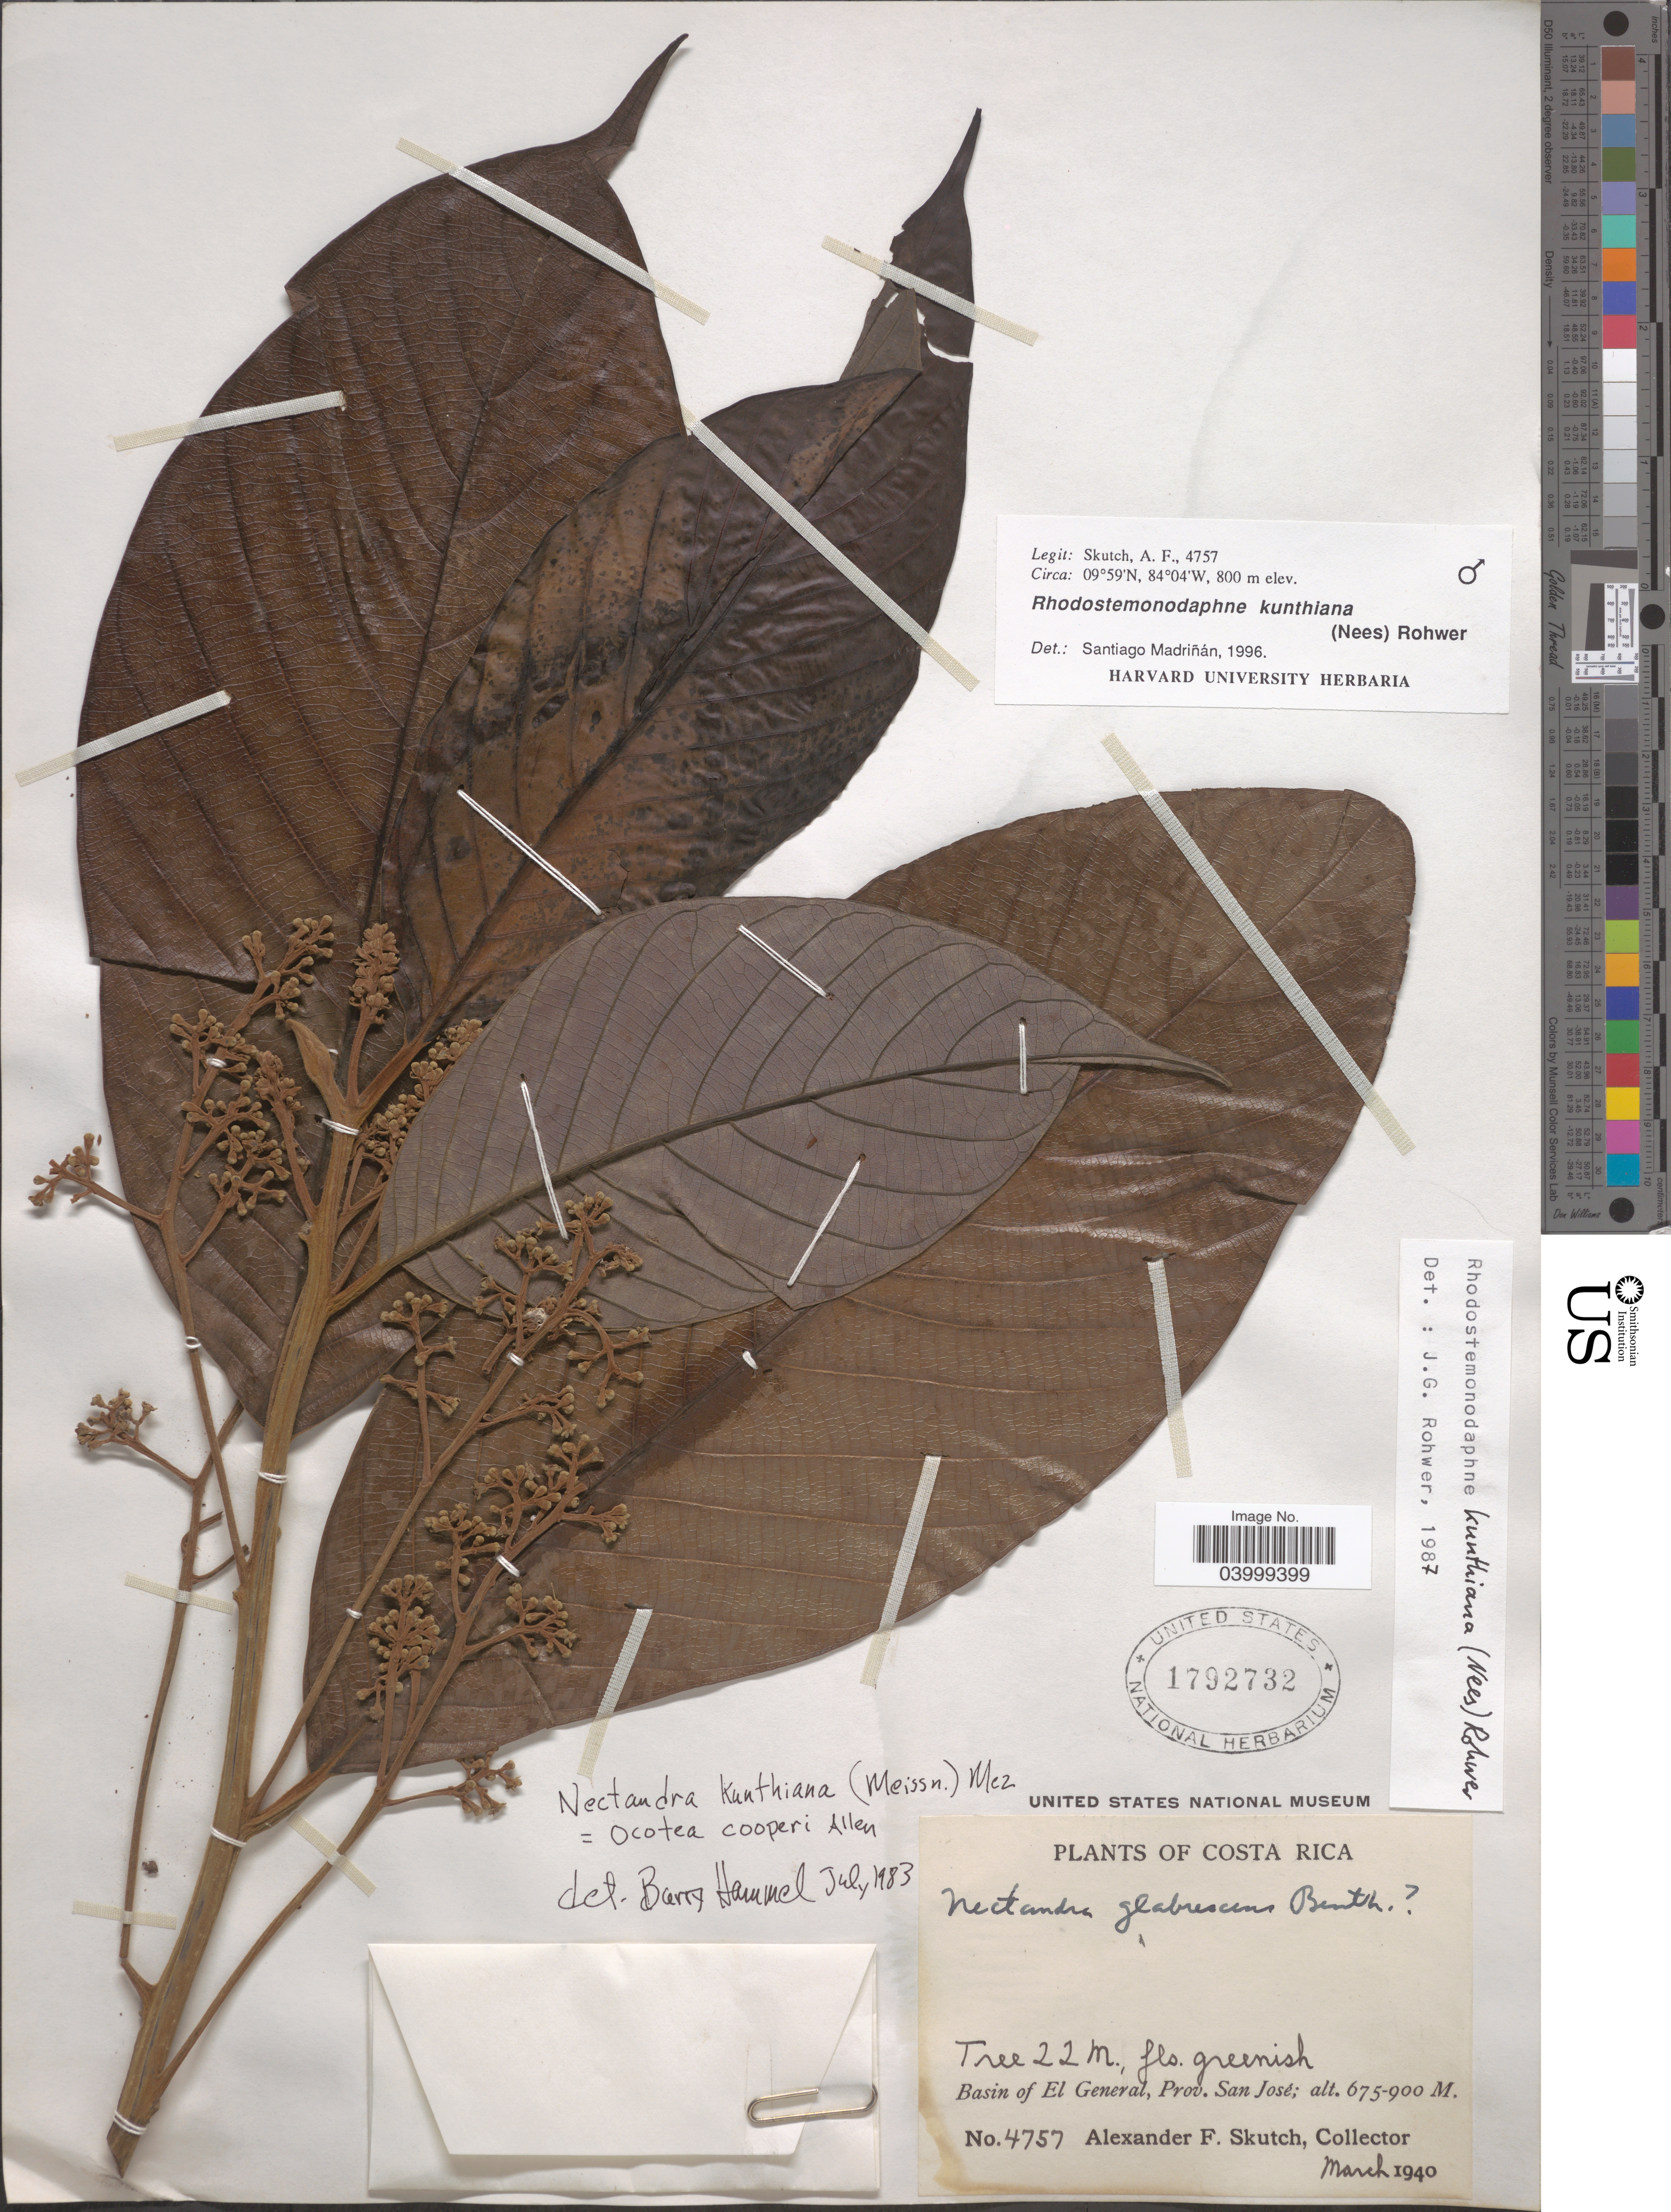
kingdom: Plantae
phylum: Tracheophyta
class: Magnoliopsida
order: Laurales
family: Lauraceae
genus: Rhodostemonodaphne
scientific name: Rhodostemonodaphne kunthiana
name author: (Nees) Rohwer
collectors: A. F. Skutch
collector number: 4757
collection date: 1940-03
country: Costa Rica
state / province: San José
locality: Basin of El General.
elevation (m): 675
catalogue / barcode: US 1792732